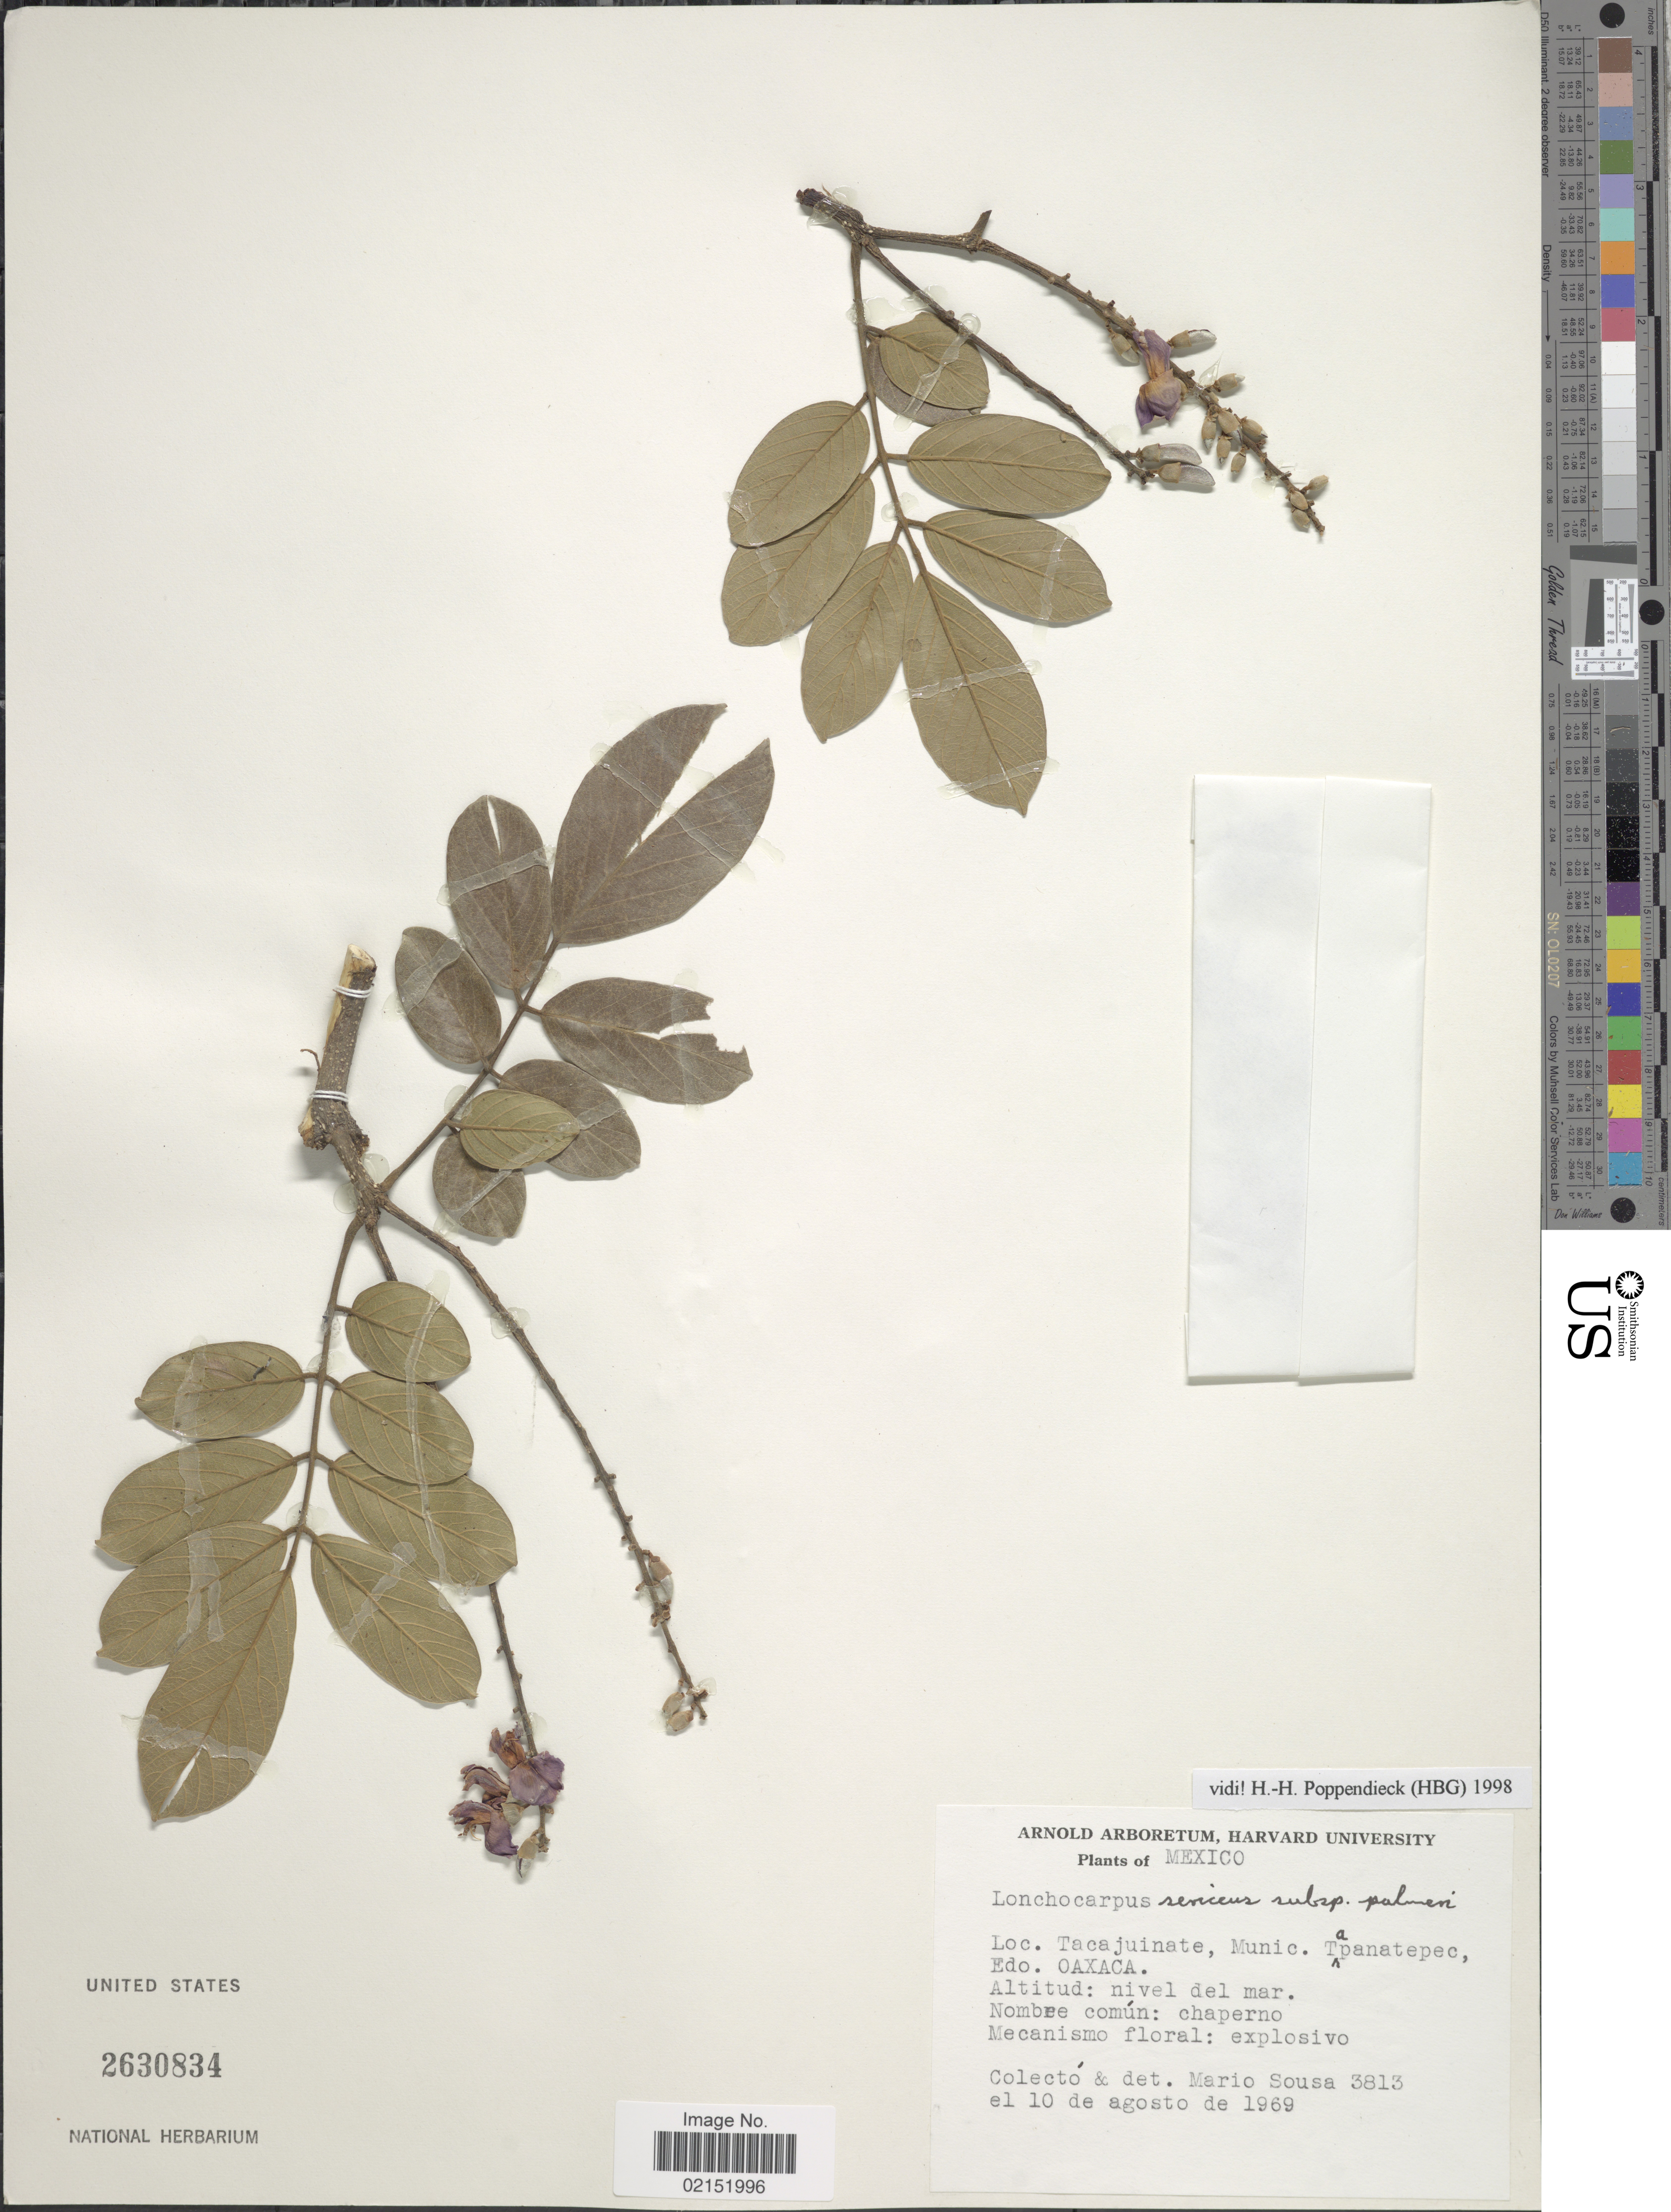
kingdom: Plantae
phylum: Tracheophyta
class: Magnoliopsida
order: Fabales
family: Fabaceae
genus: Lonchocarpus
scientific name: Lonchocarpus sericeus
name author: (Poir.) Kunth ex DC.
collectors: M. Sousa S.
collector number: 3813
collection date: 1969-08-10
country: Mexico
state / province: Oaxaca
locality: Tacajuinate, Munic. Tapanatepec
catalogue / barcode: US 2630834